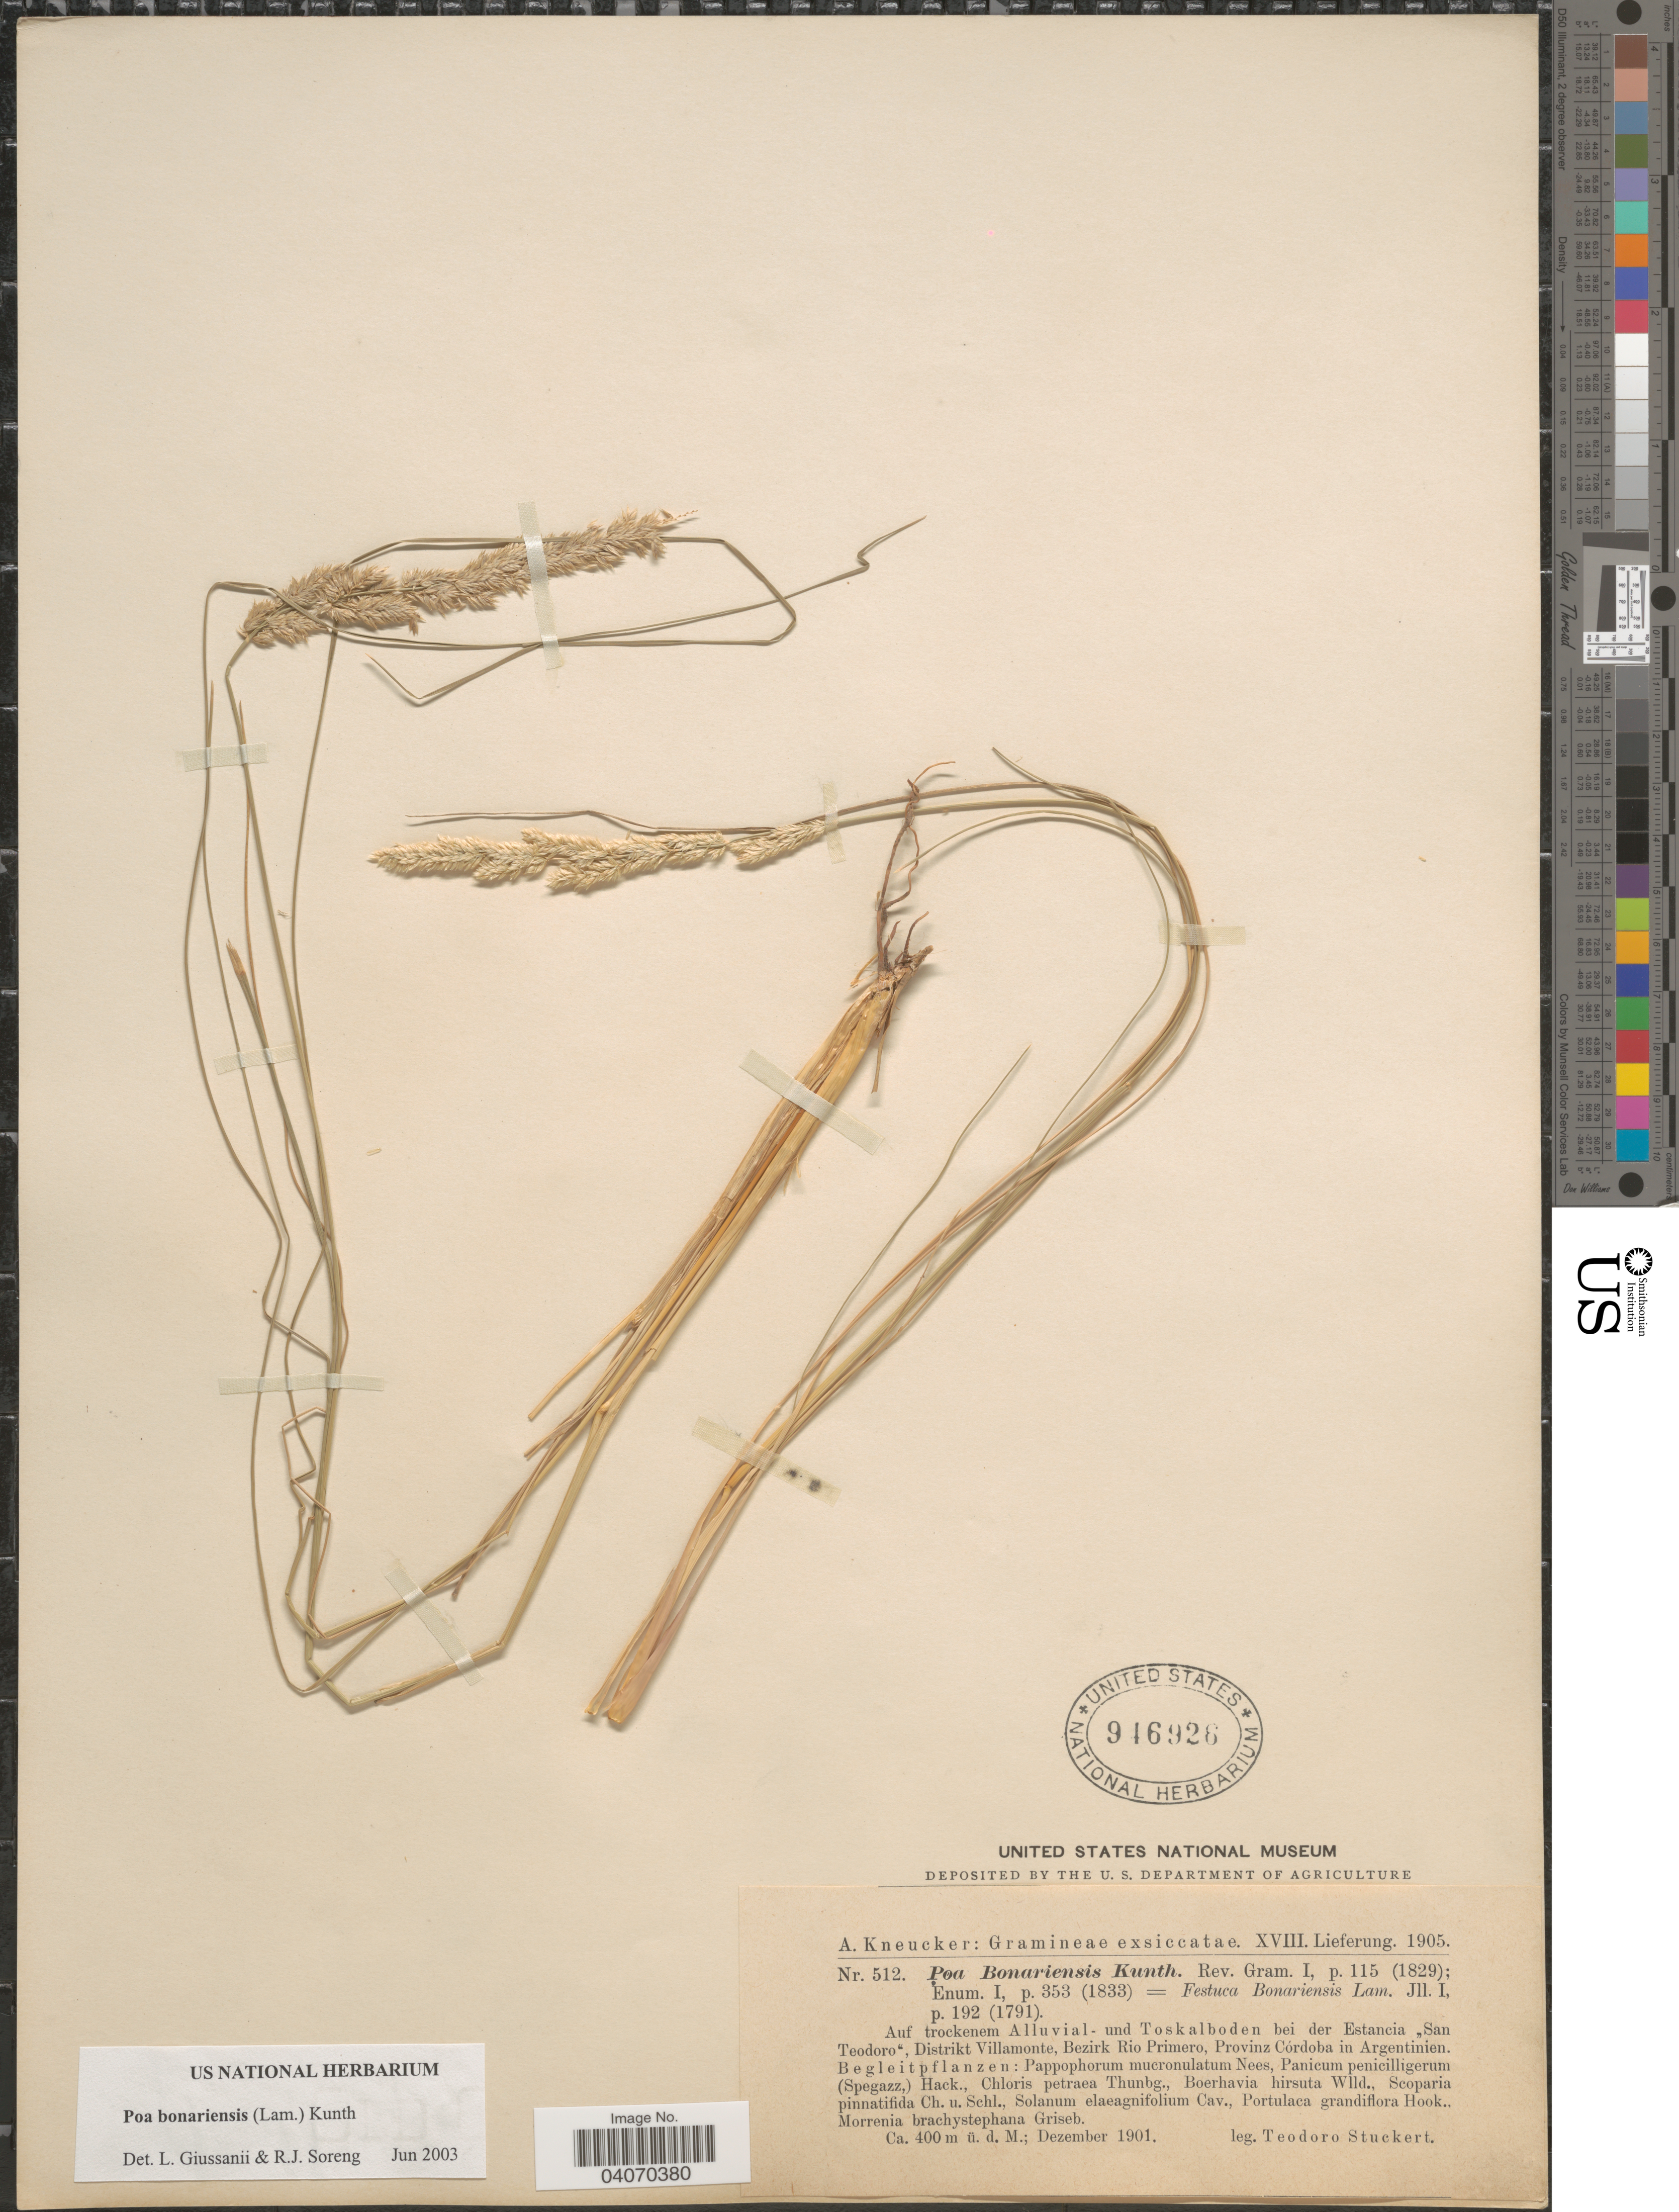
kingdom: Plantae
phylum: Tracheophyta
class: Liliopsida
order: Poales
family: Poaceae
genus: Poa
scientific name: Poa bonariensis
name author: (Lam.) Kunth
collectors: T. Stuckert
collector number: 512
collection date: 1901-12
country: Argentina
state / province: Cordoba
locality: Auf trockenem Alluvial - und Toskalboden bei der Estancia "San Teodoro", Distrikt Villamonte, Bezirk Rio Primero.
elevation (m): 400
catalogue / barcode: US 946926